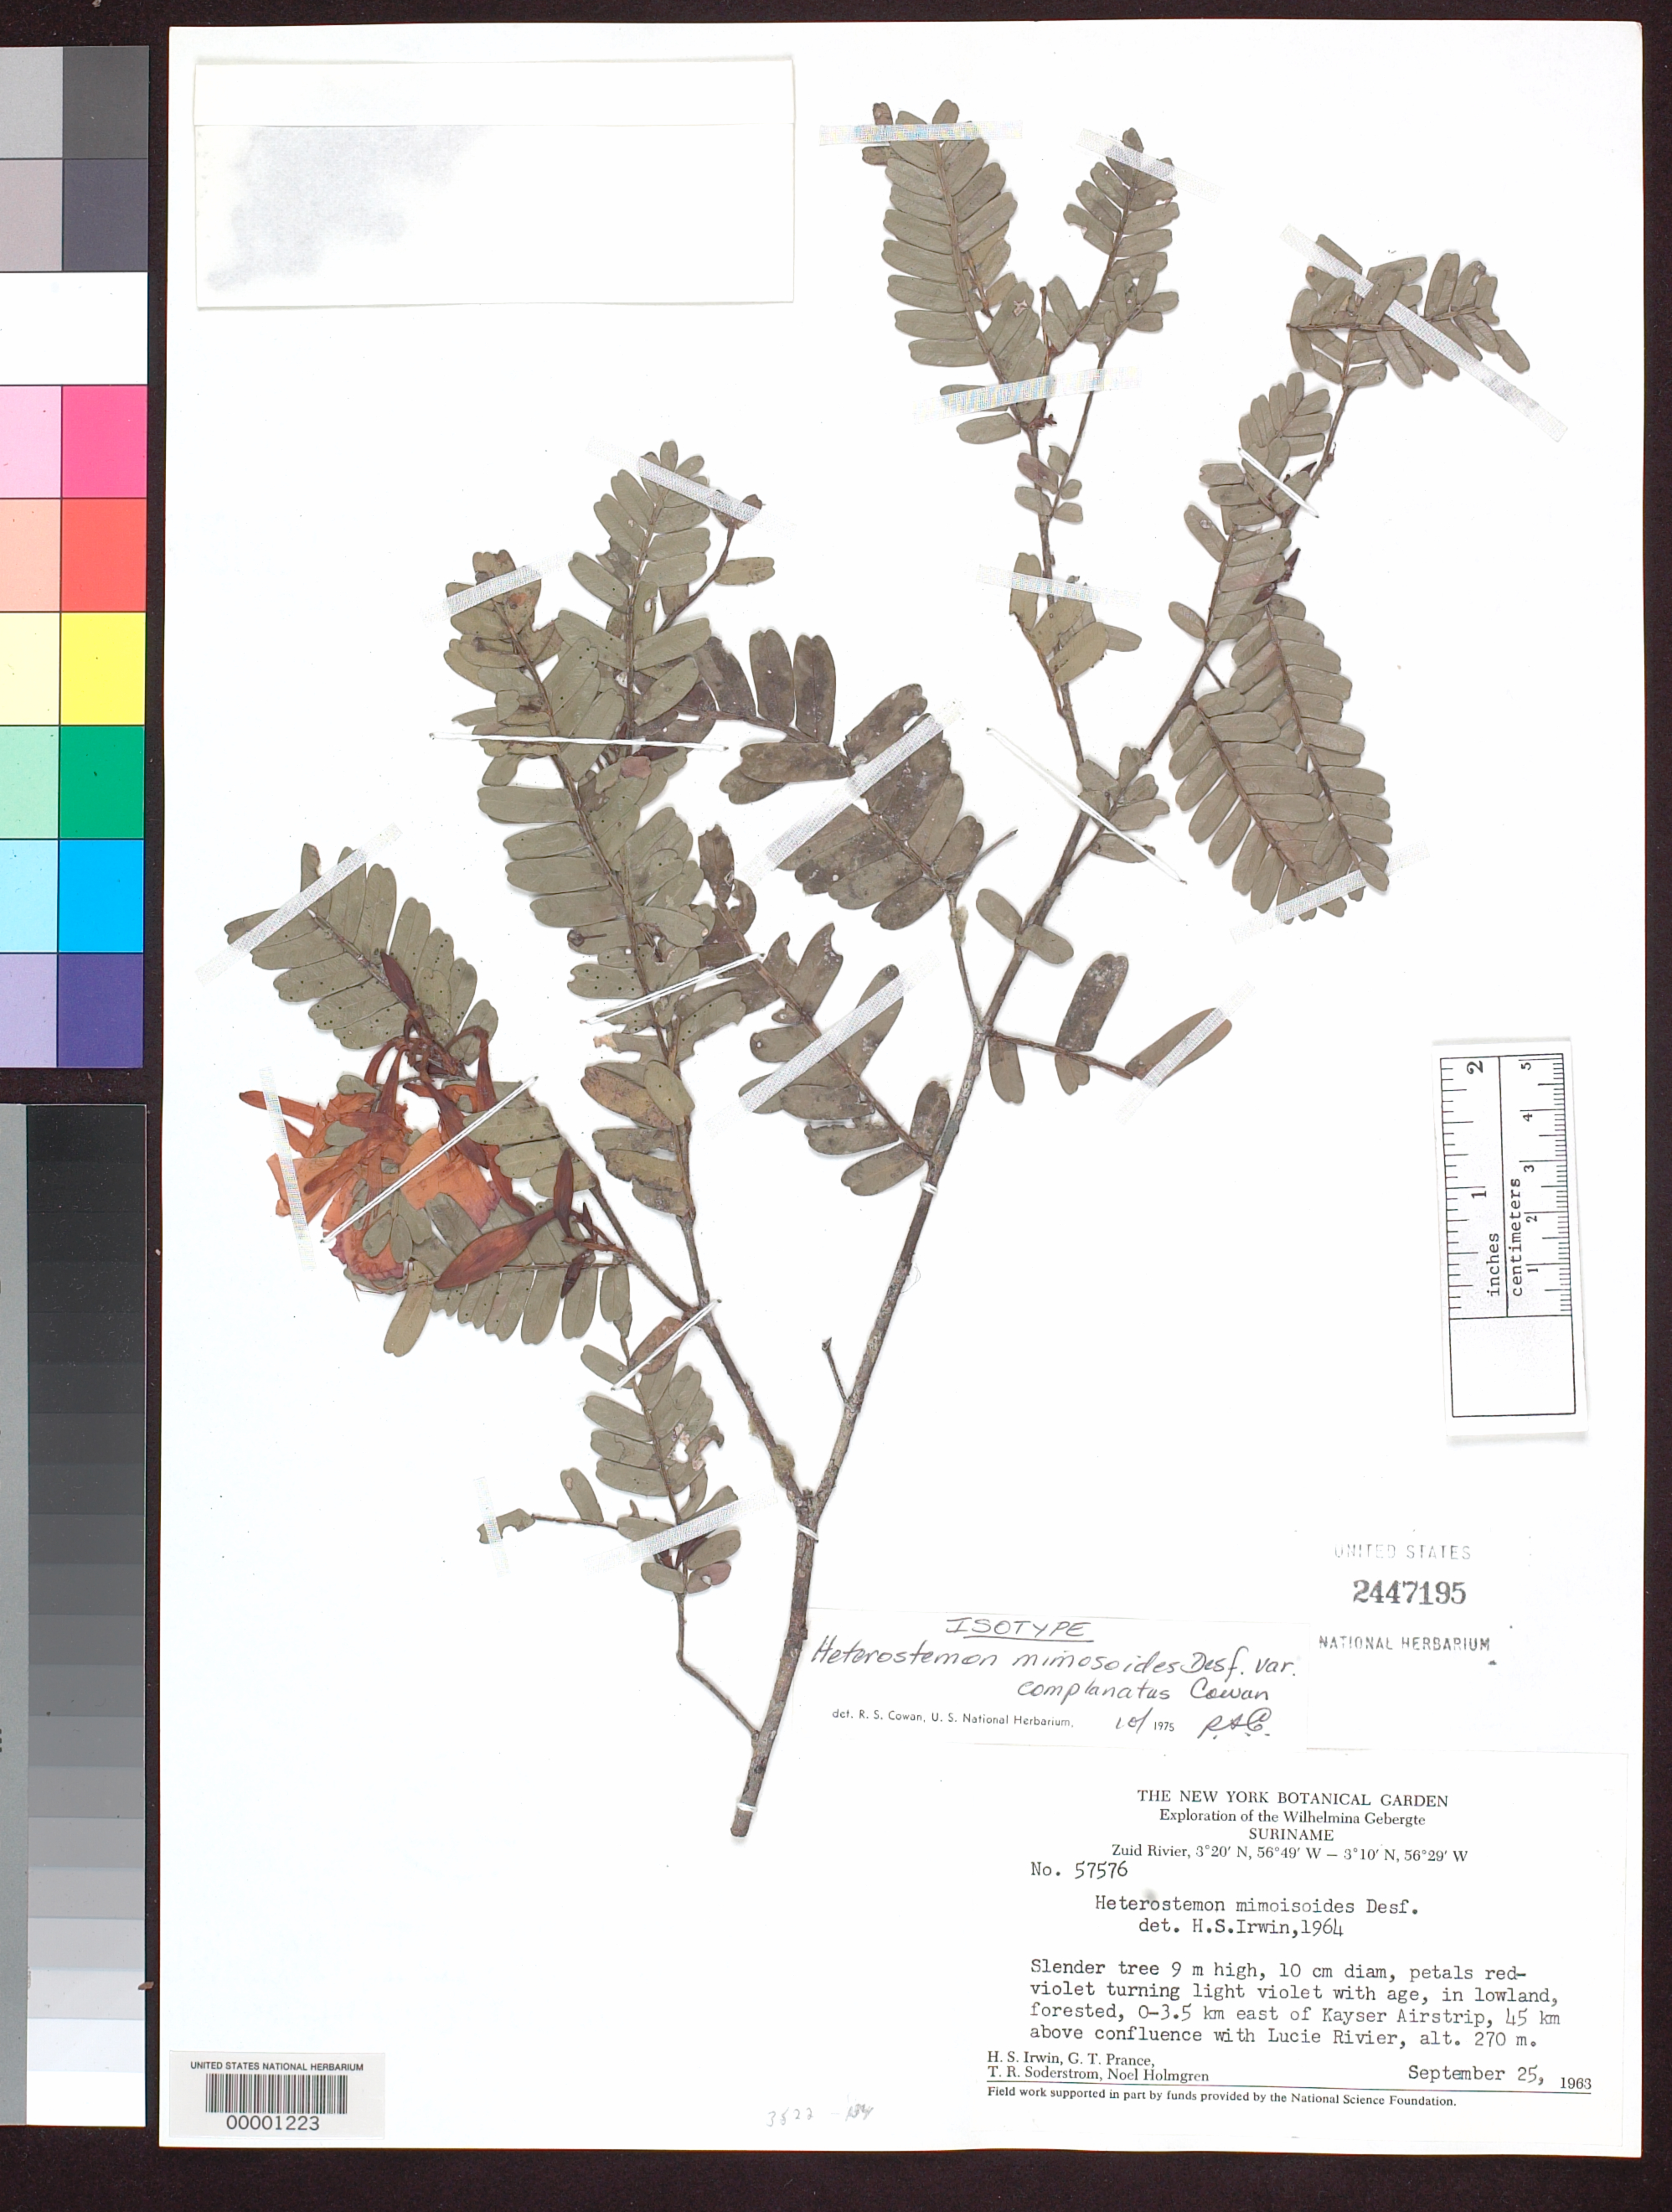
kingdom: Plantae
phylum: Tracheophyta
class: Magnoliopsida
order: Fabales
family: Fabaceae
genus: Heterostemon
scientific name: Heterostemon mimosoides var. complanatus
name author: R.S. Cowan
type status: Isotype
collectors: H. Irwin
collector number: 57576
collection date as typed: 25 Sep 1963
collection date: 1963-09-25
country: Suriname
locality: East of Kayser airstrip, 45 km. above confluence with Lucie River.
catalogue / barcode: US 2447195